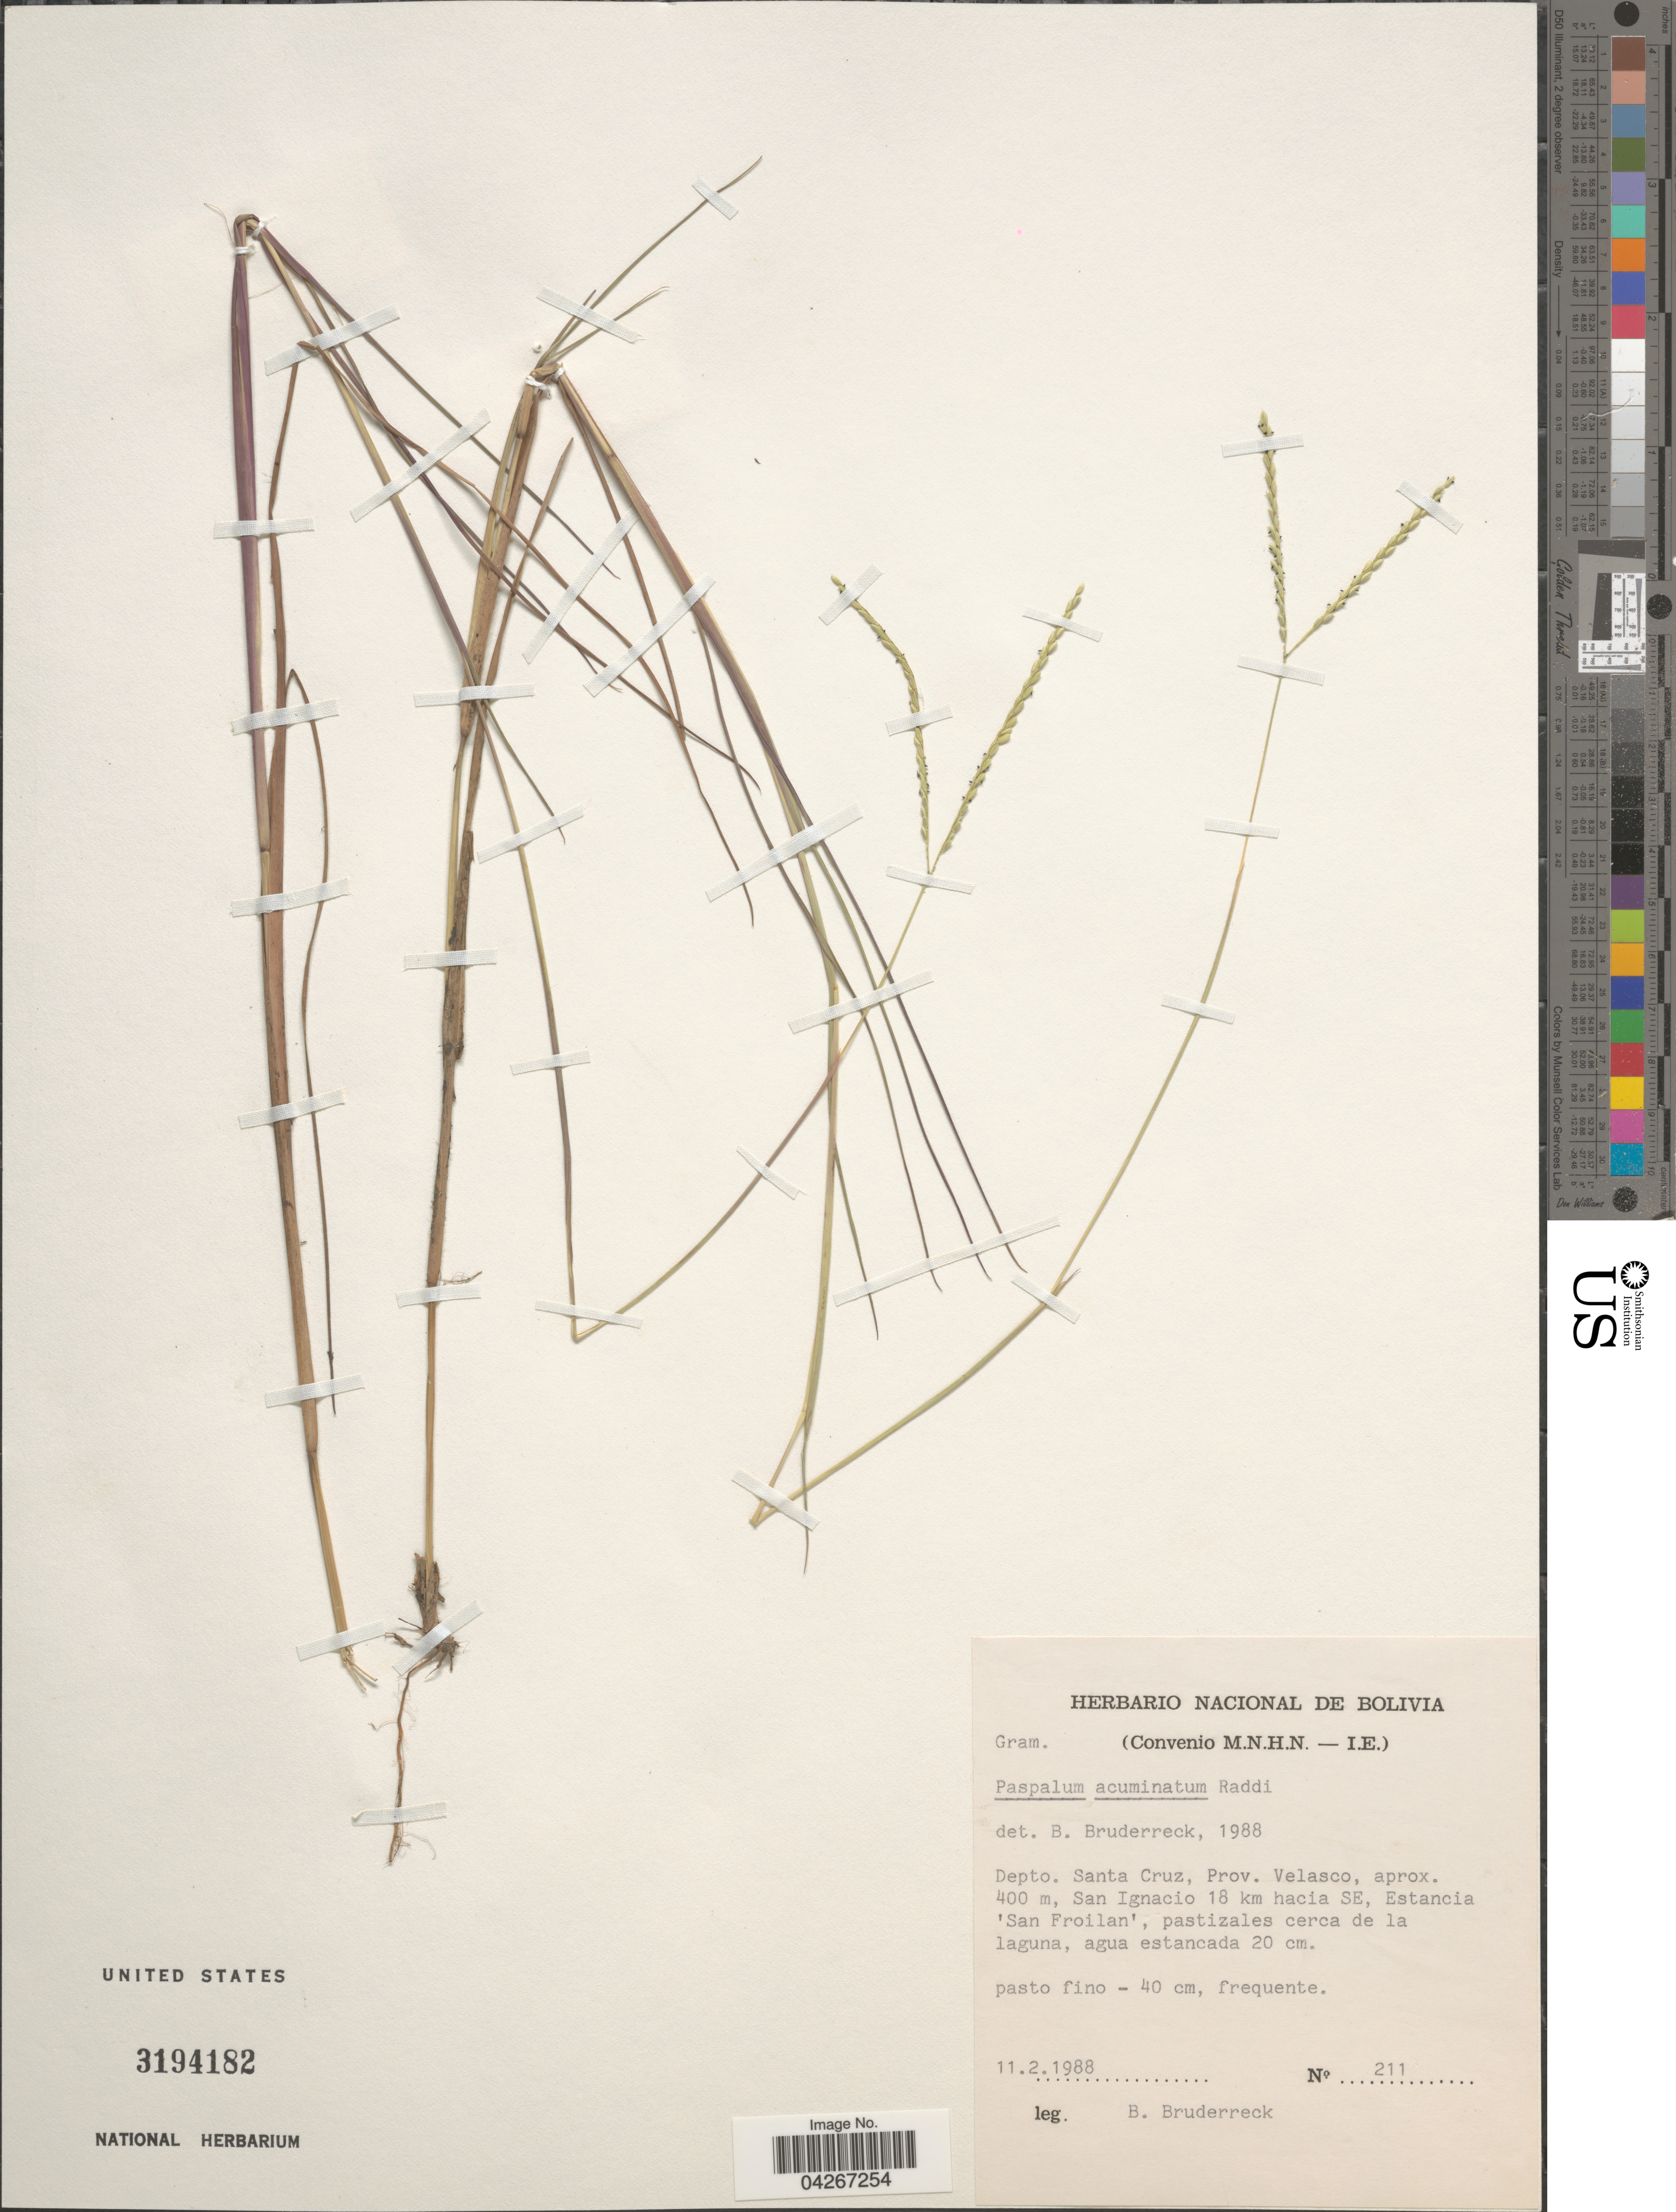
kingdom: Plantae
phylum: Tracheophyta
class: Liliopsida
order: Poales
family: Poaceae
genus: Paspalum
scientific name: Paspalum acuminatum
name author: Raddi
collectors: B. Bruderreck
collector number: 211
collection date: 1988-02-11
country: Bolivia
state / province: Santa Cruz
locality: Depto. Santa Cruz, Prov. Velasco,San Ignacio 18 km hacia SE, Estancia 'San Froilan'.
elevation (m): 400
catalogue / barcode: US 3194182